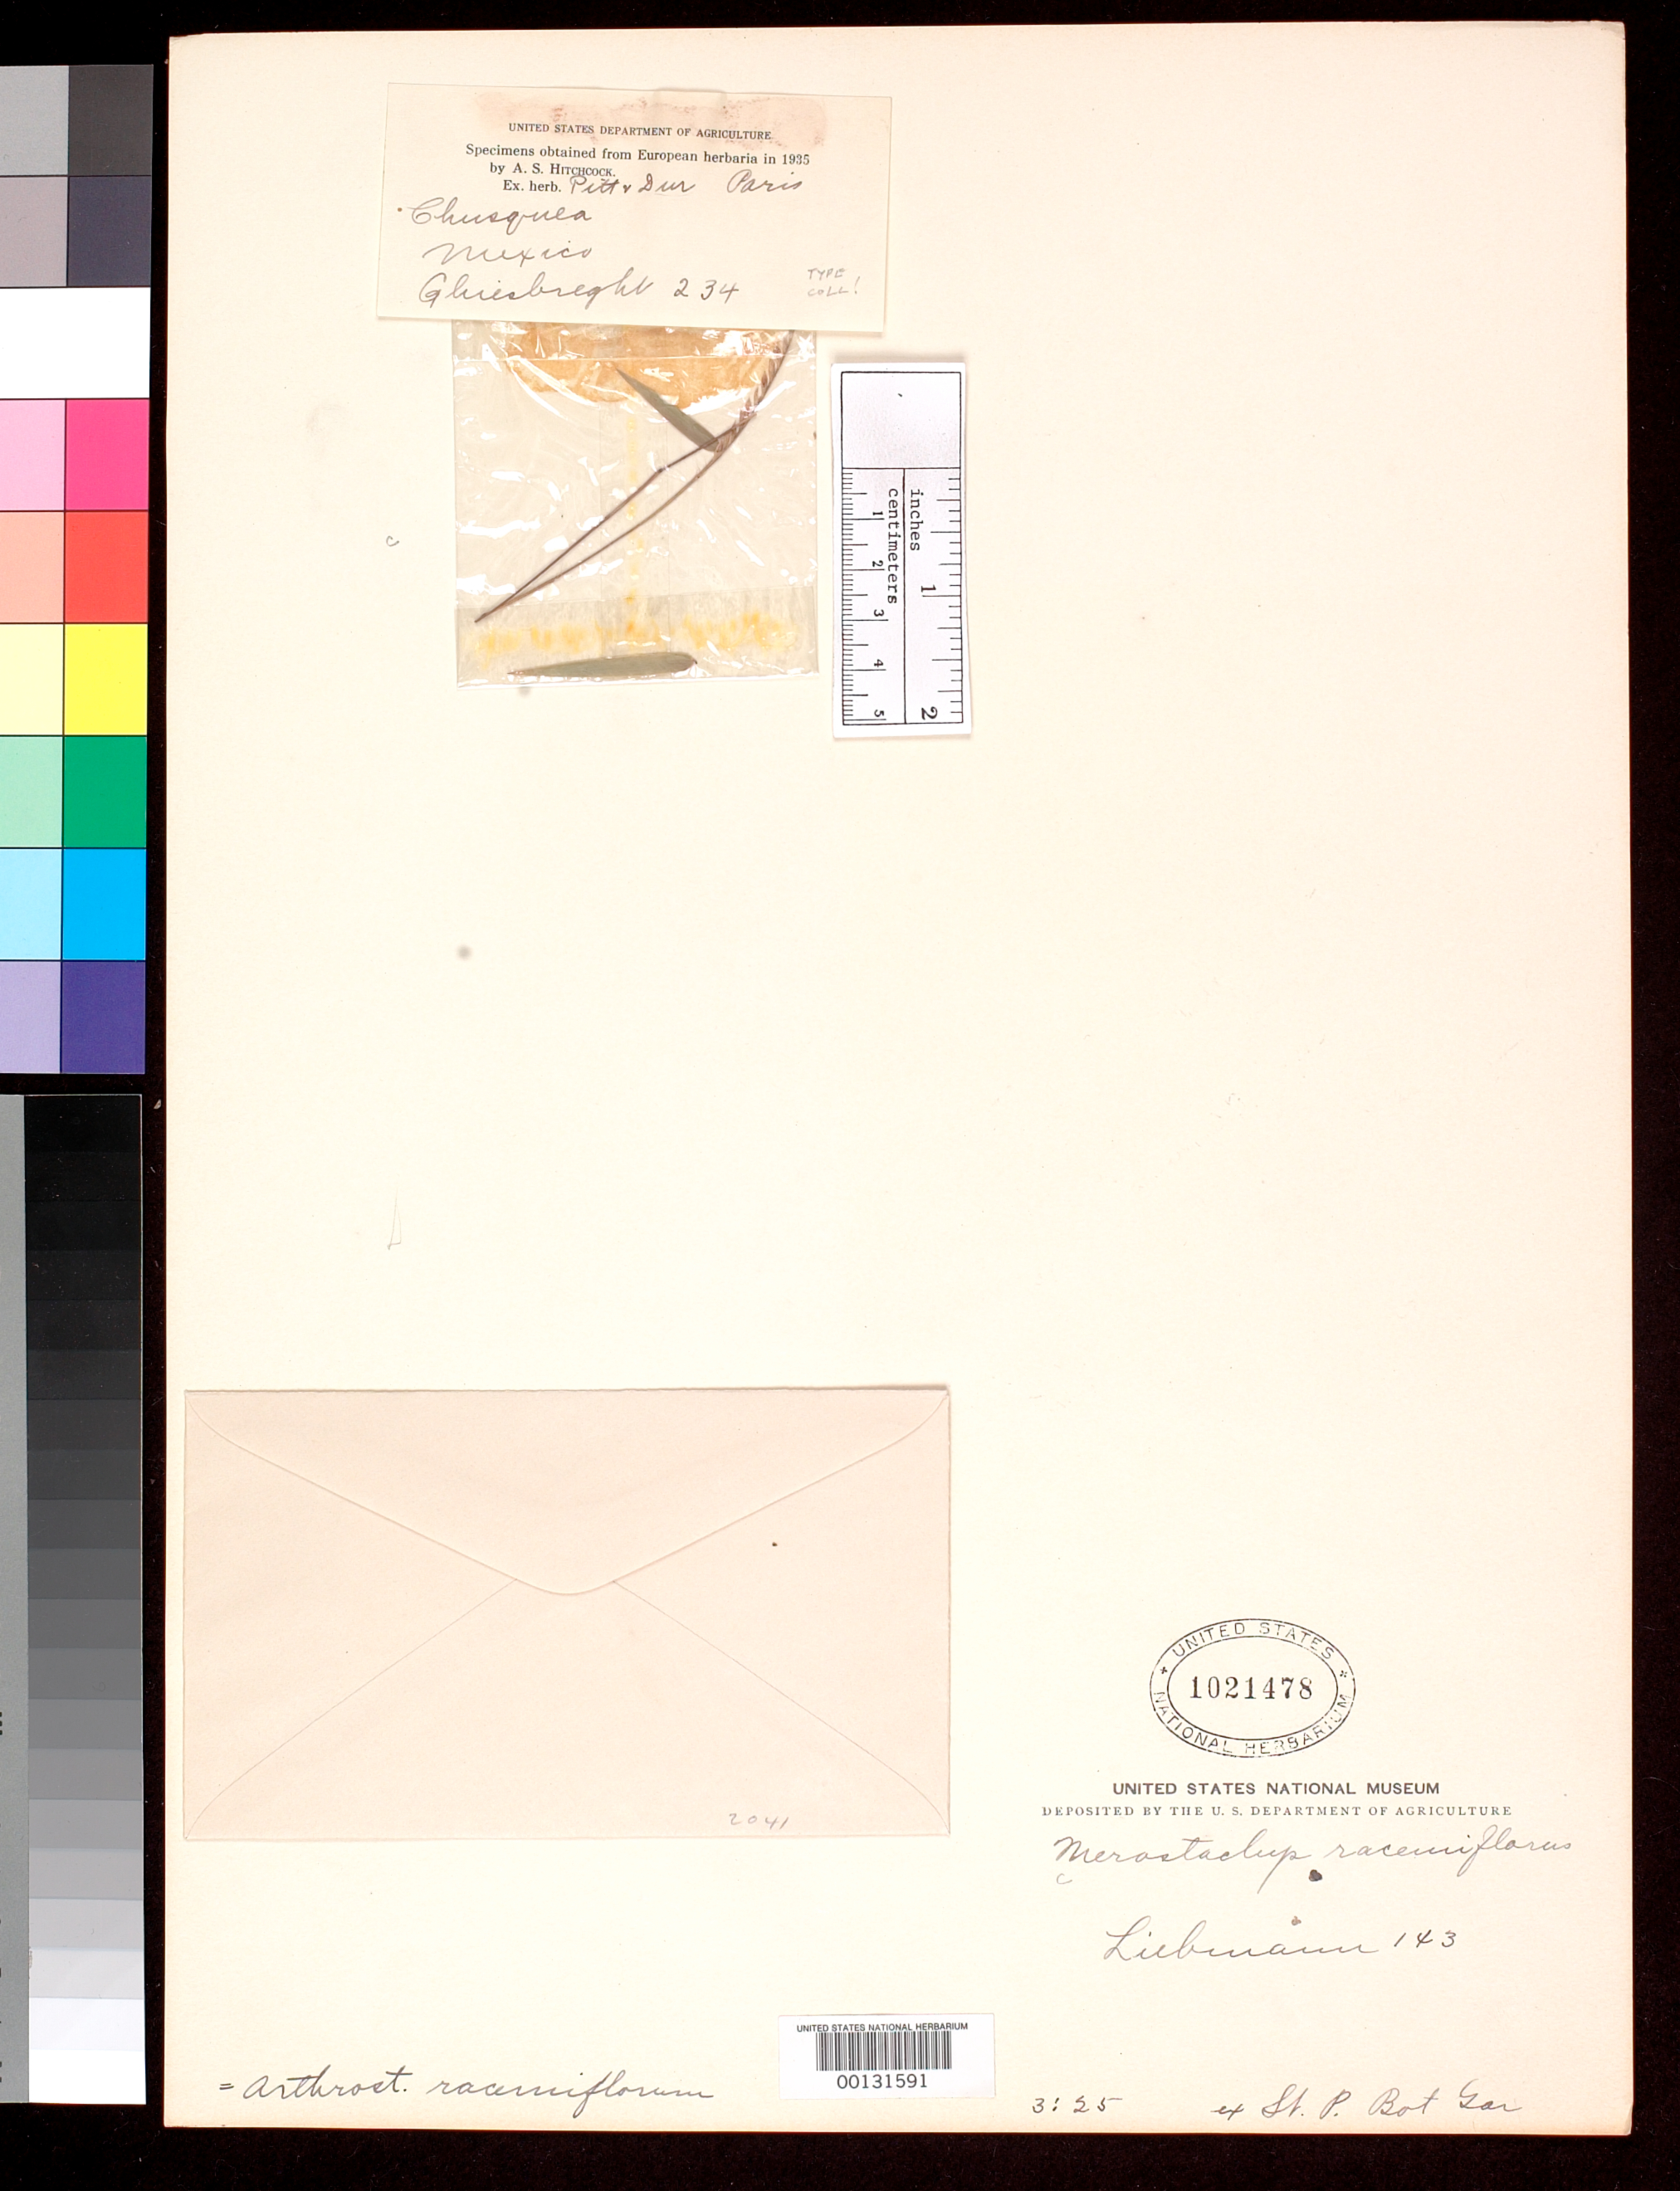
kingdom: Plantae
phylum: Tracheophyta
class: Liliopsida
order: Poales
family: Poaceae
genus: Arthrostylidium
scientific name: Arthrostylidium racemiflorum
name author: Steud.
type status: Type Fragment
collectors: A. Ghiesbreght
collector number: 234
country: Mexico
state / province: Veracruz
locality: Near Zacuapan.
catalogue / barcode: US 1021478